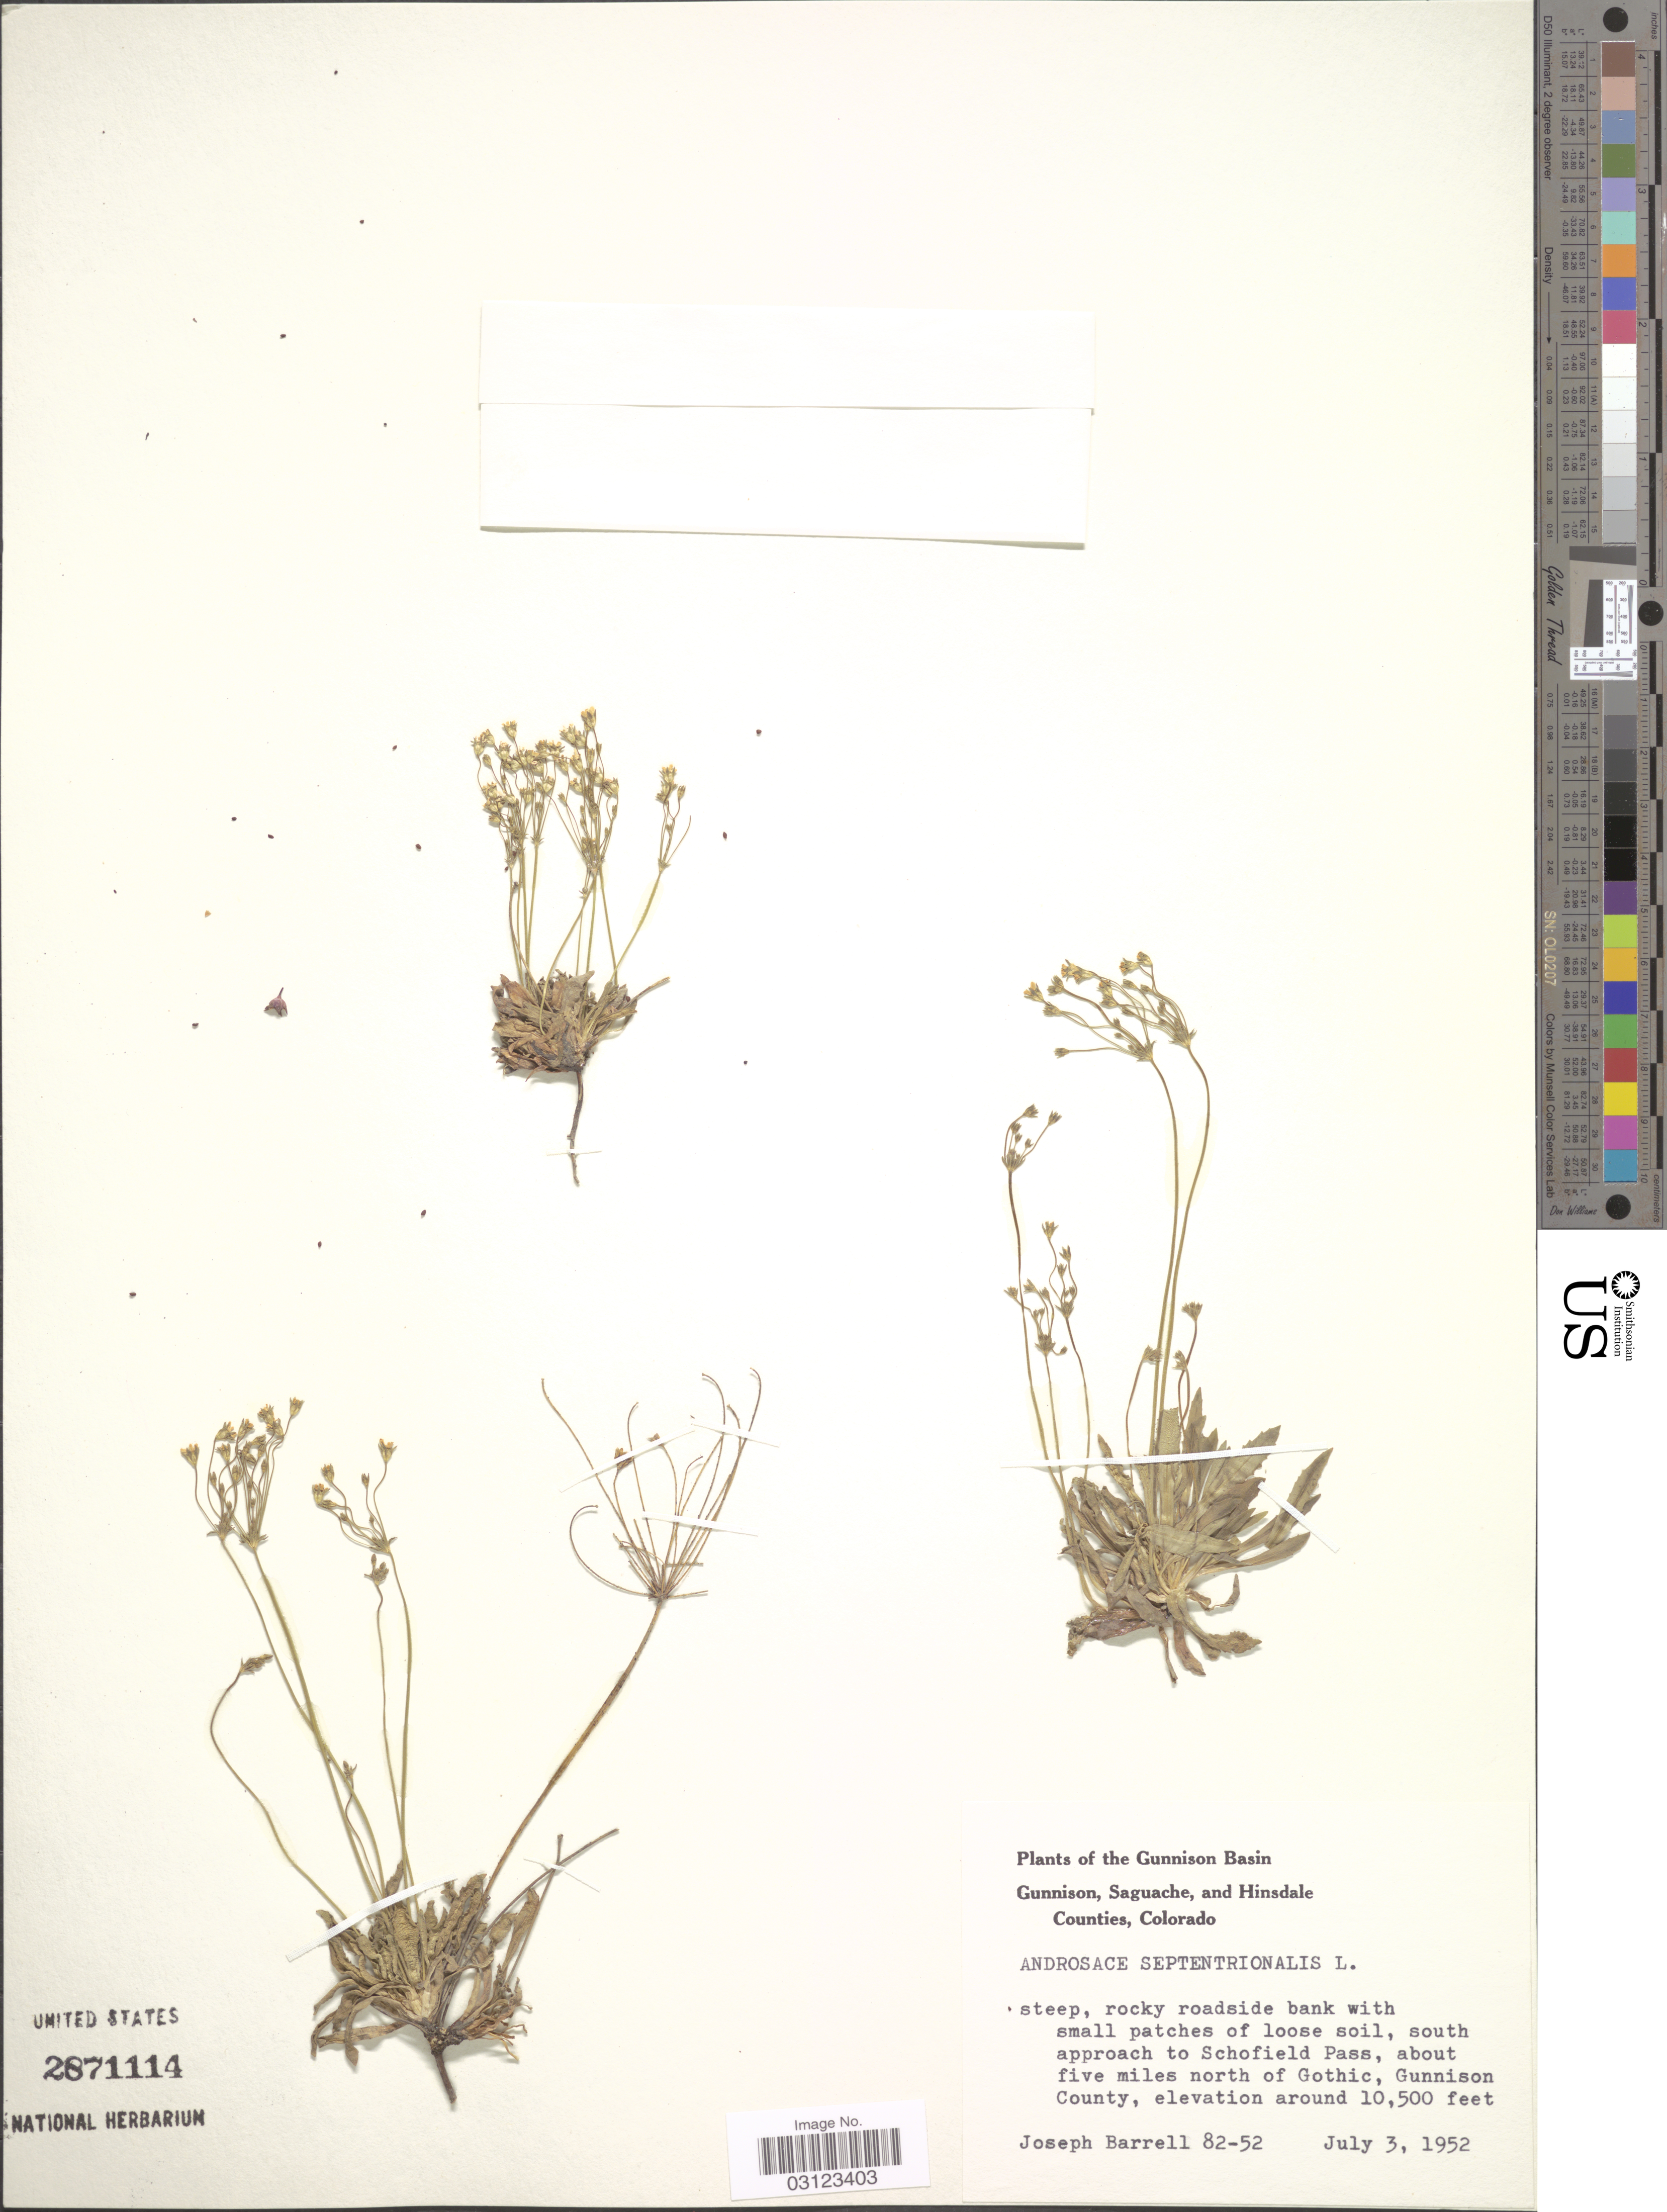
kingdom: Plantae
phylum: Tracheophyta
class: Magnoliopsida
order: Ericales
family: Primulaceae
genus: Androsace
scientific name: Androsace septentrionalis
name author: L.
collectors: J. Barrell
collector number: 82-52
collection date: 1952-07-03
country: United States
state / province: Colorado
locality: South approach to Schofield Pass, about five miles north of Gothic, Gunnison County.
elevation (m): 3200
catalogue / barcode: US 2871114